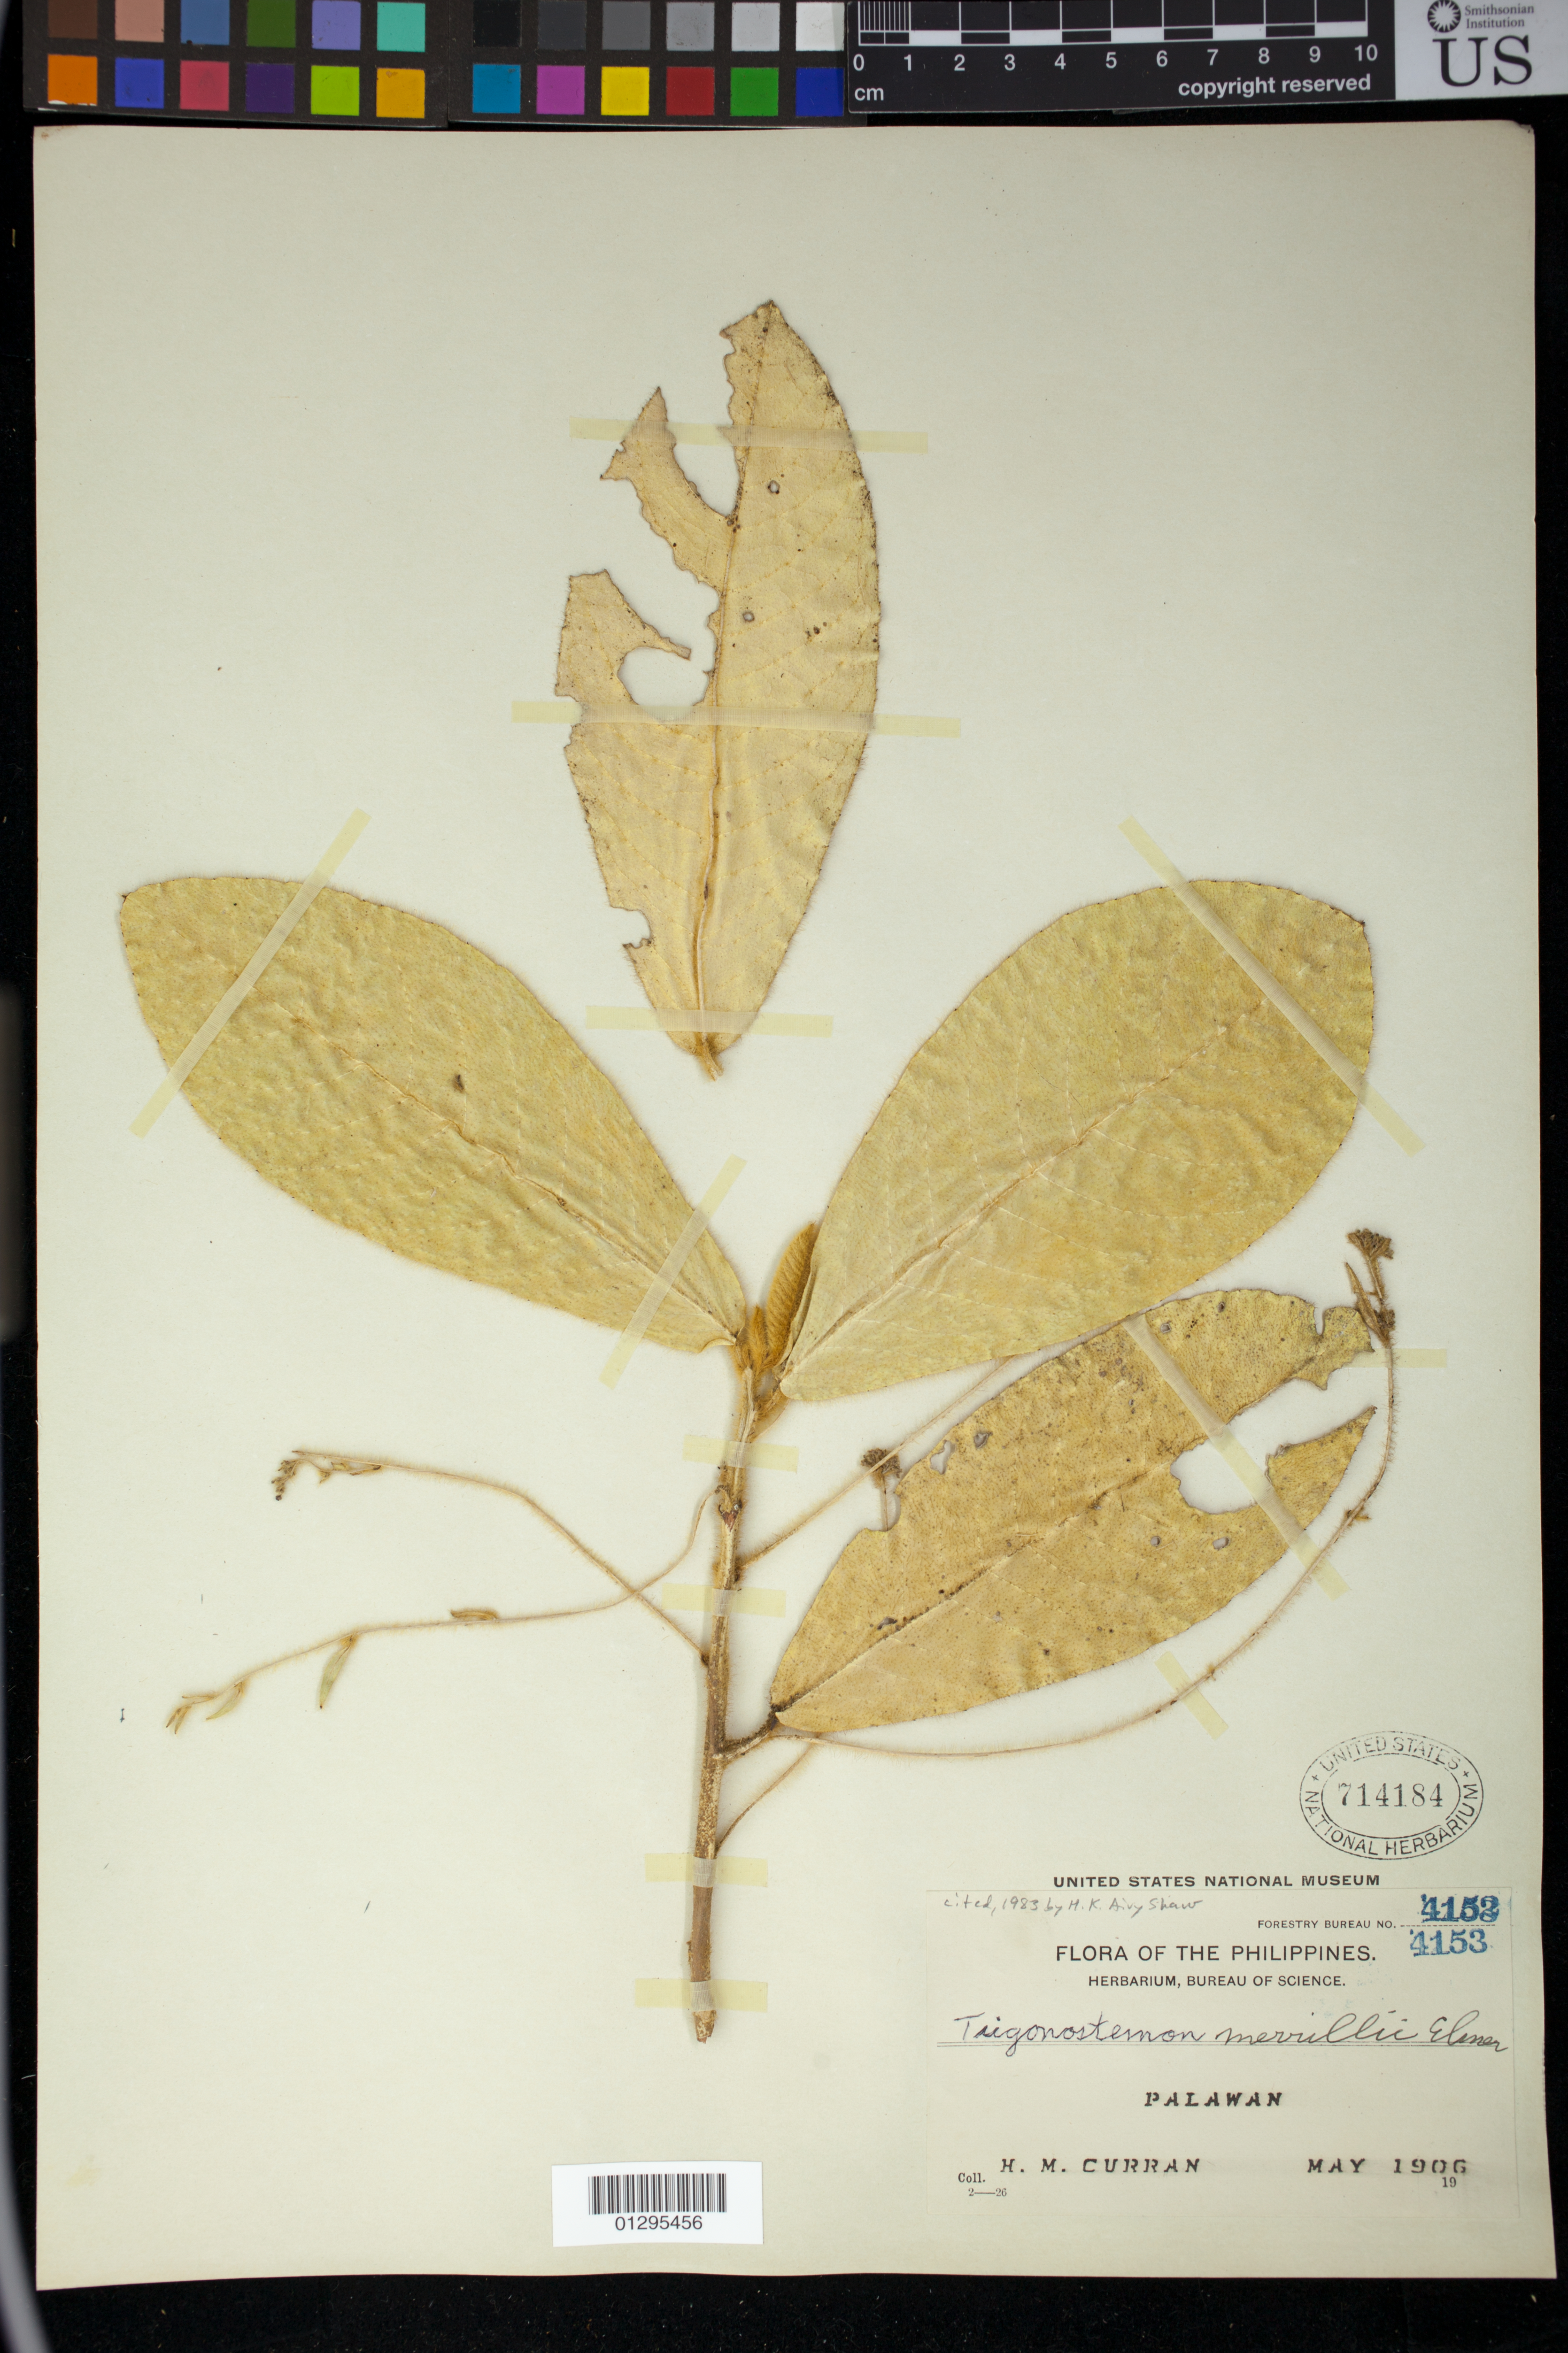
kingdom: Plantae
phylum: Tracheophyta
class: Magnoliopsida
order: Malpighiales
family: Euphorbiaceae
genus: Trigonostemon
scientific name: Trigonostemon merrillii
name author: Elmer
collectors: H. M. Curran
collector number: For. Bur. 4153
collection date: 1906-05/1906-06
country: Philippines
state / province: Mimaropa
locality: Palawan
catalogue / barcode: US 714184